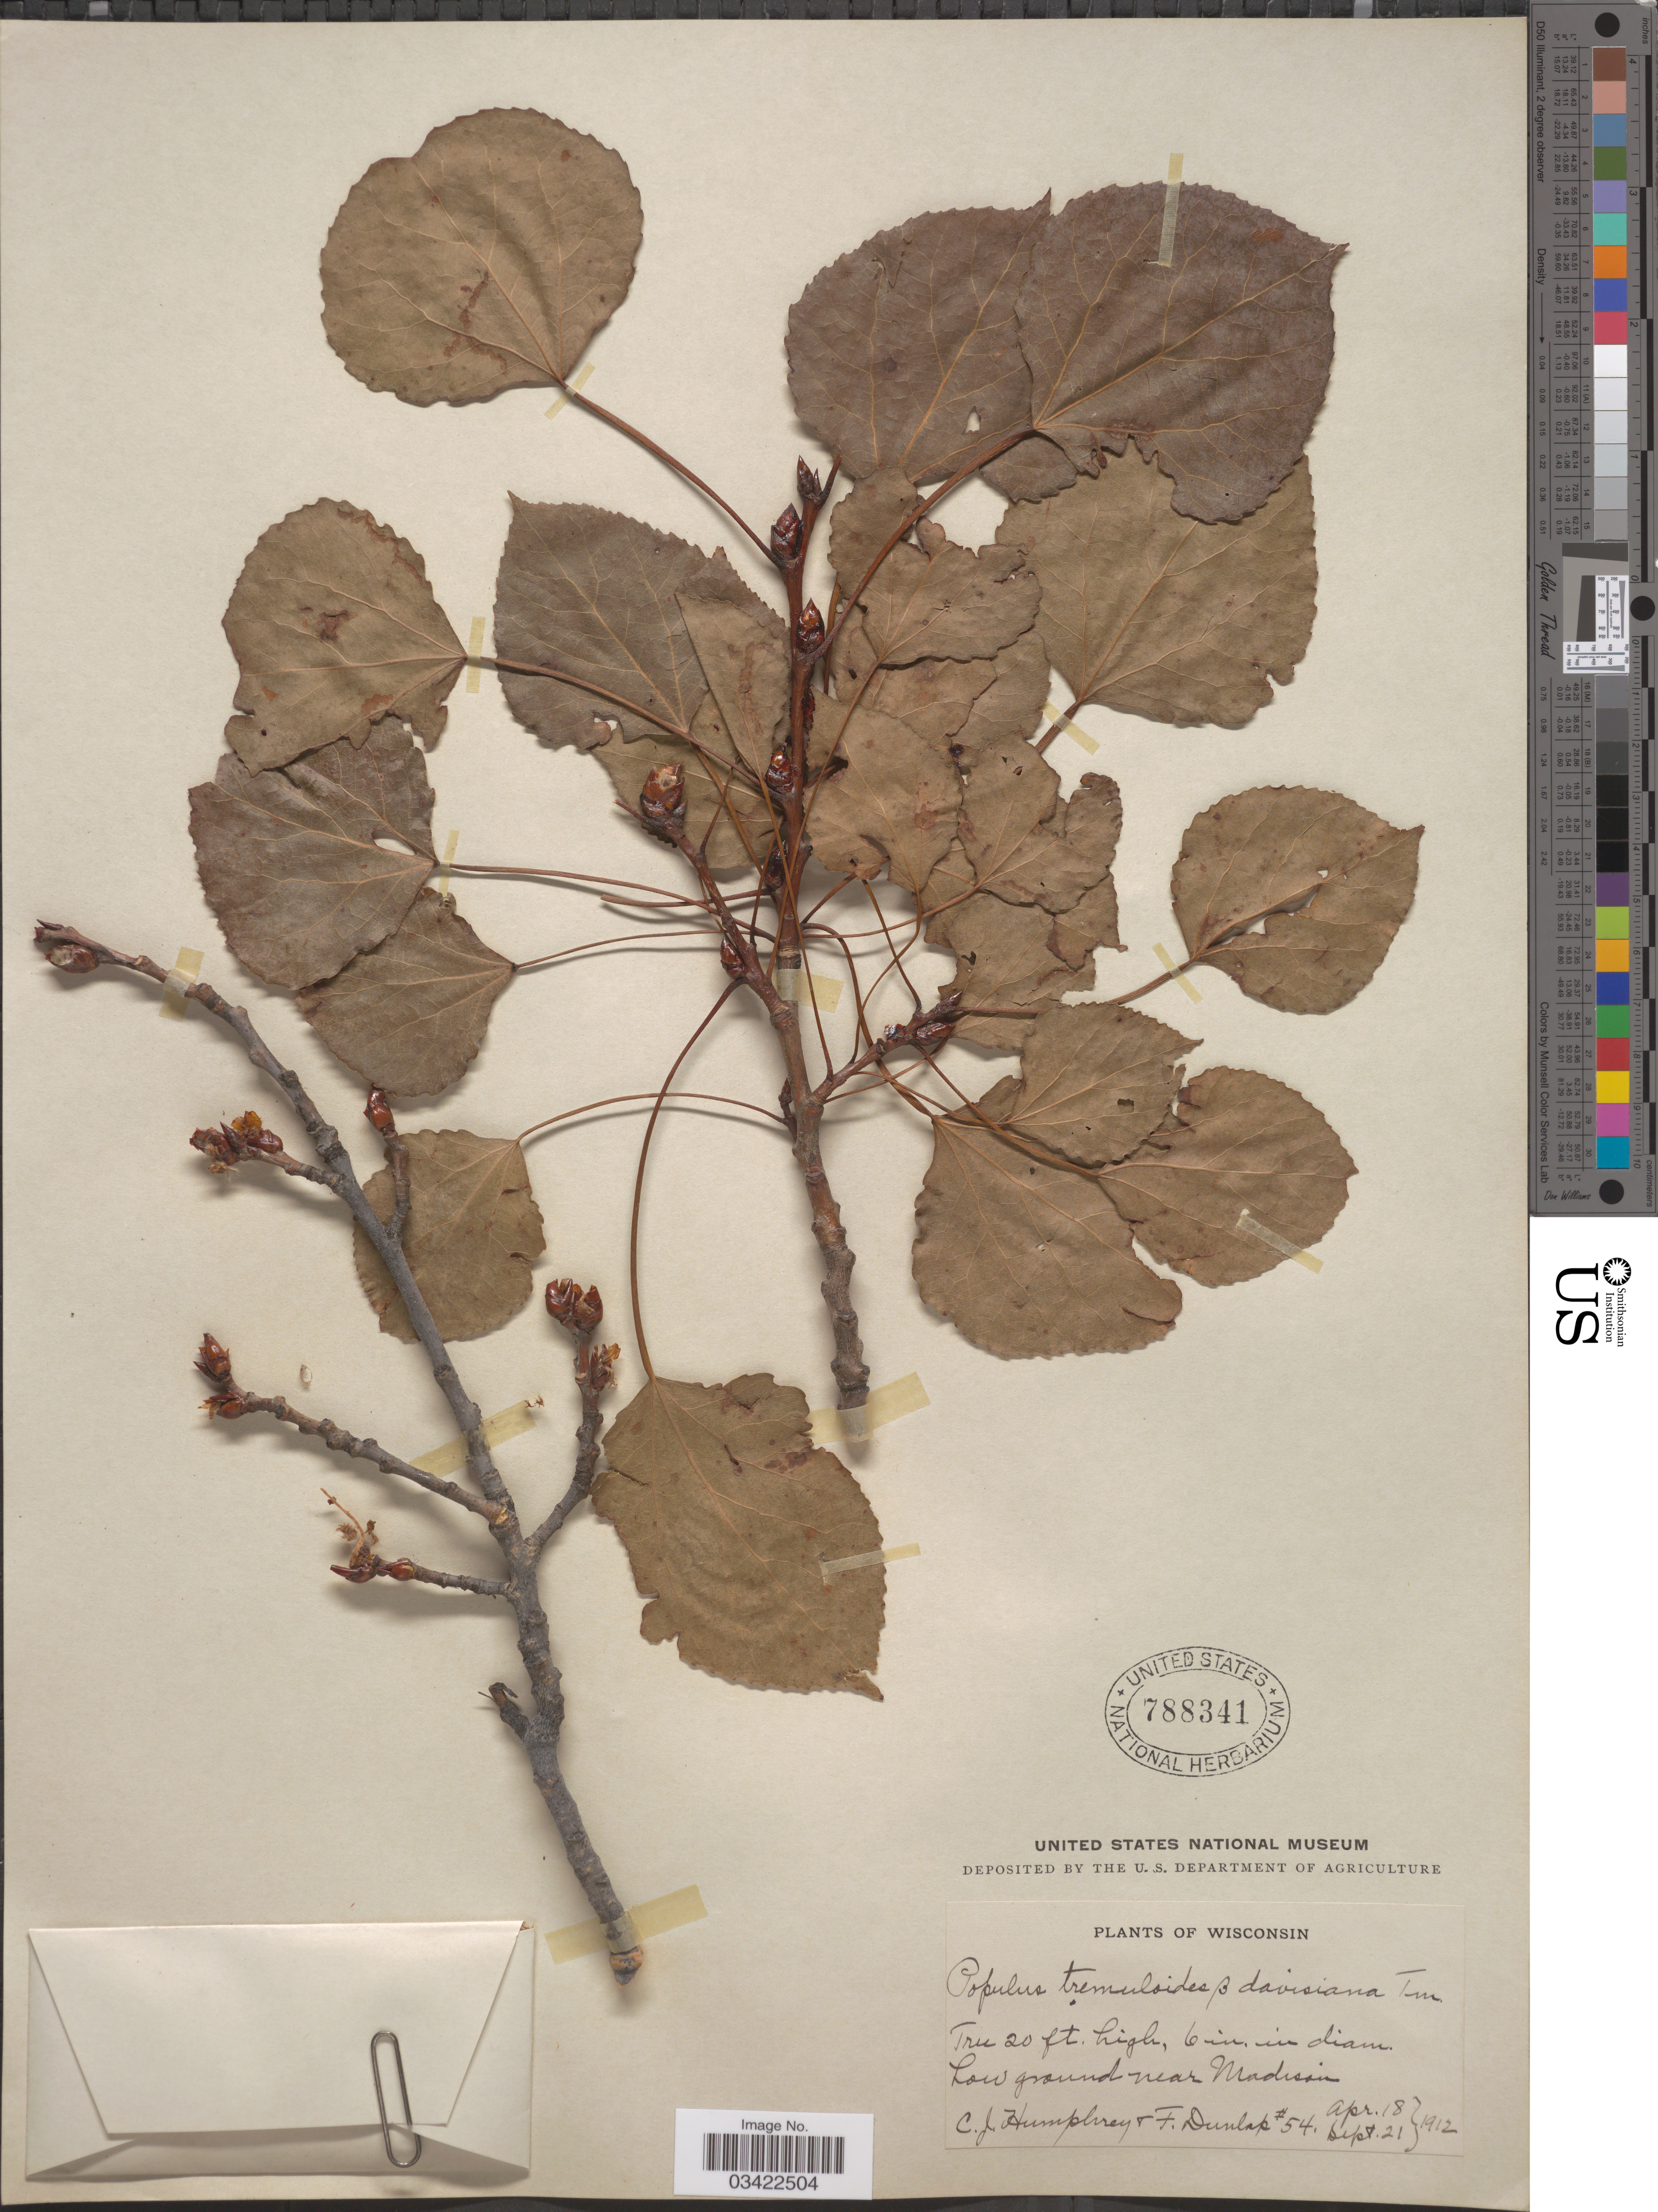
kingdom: Plantae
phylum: Tracheophyta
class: Magnoliopsida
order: Malpighiales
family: Salicaceae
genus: Populus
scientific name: Populus tremuloides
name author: Michx.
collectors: C. Humphrey & F. Dunlap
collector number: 54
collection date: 1912-04-18/1912-09-21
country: United States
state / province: Wisconsin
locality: Low ground near Madison.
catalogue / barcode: US 788341